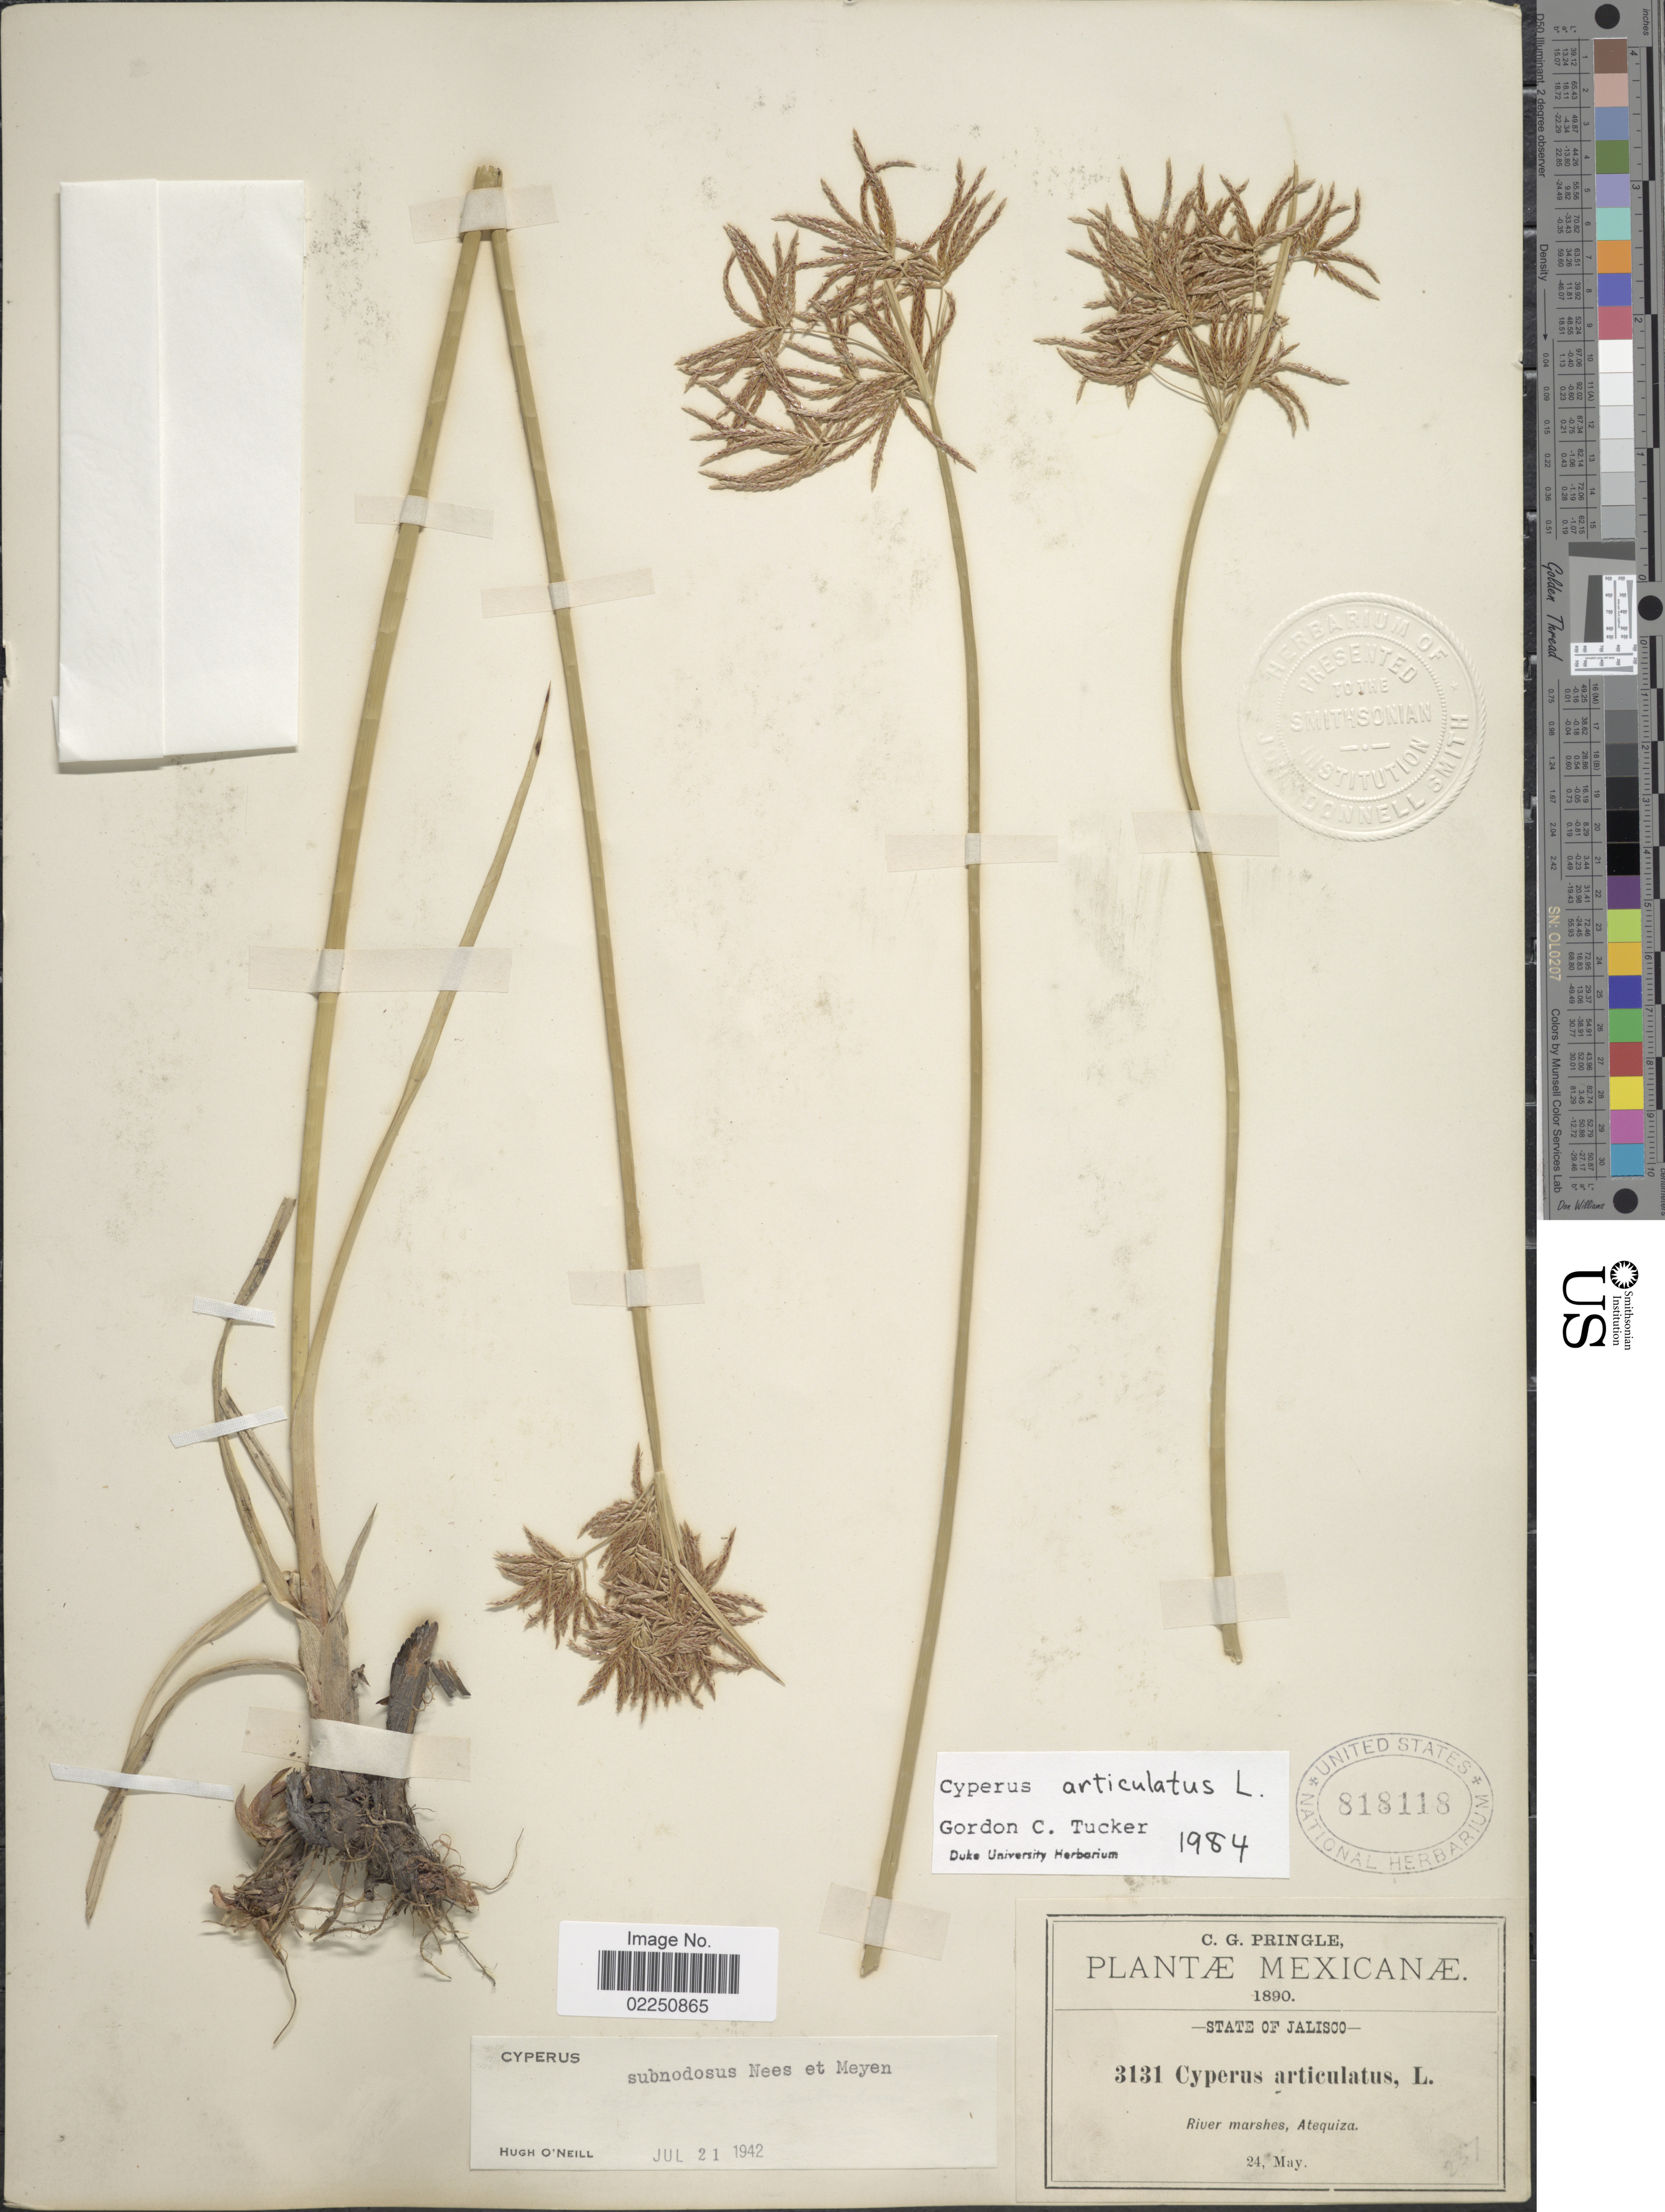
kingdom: Plantae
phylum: Tracheophyta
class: Liliopsida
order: Poales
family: Cyperaceae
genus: Cyperus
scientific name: Cyperus articulatus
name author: L.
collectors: C. G. Pringle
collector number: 3131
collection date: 1890-05-24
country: Mexico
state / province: Jalisco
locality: River marshes, Atequiza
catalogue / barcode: US 818118